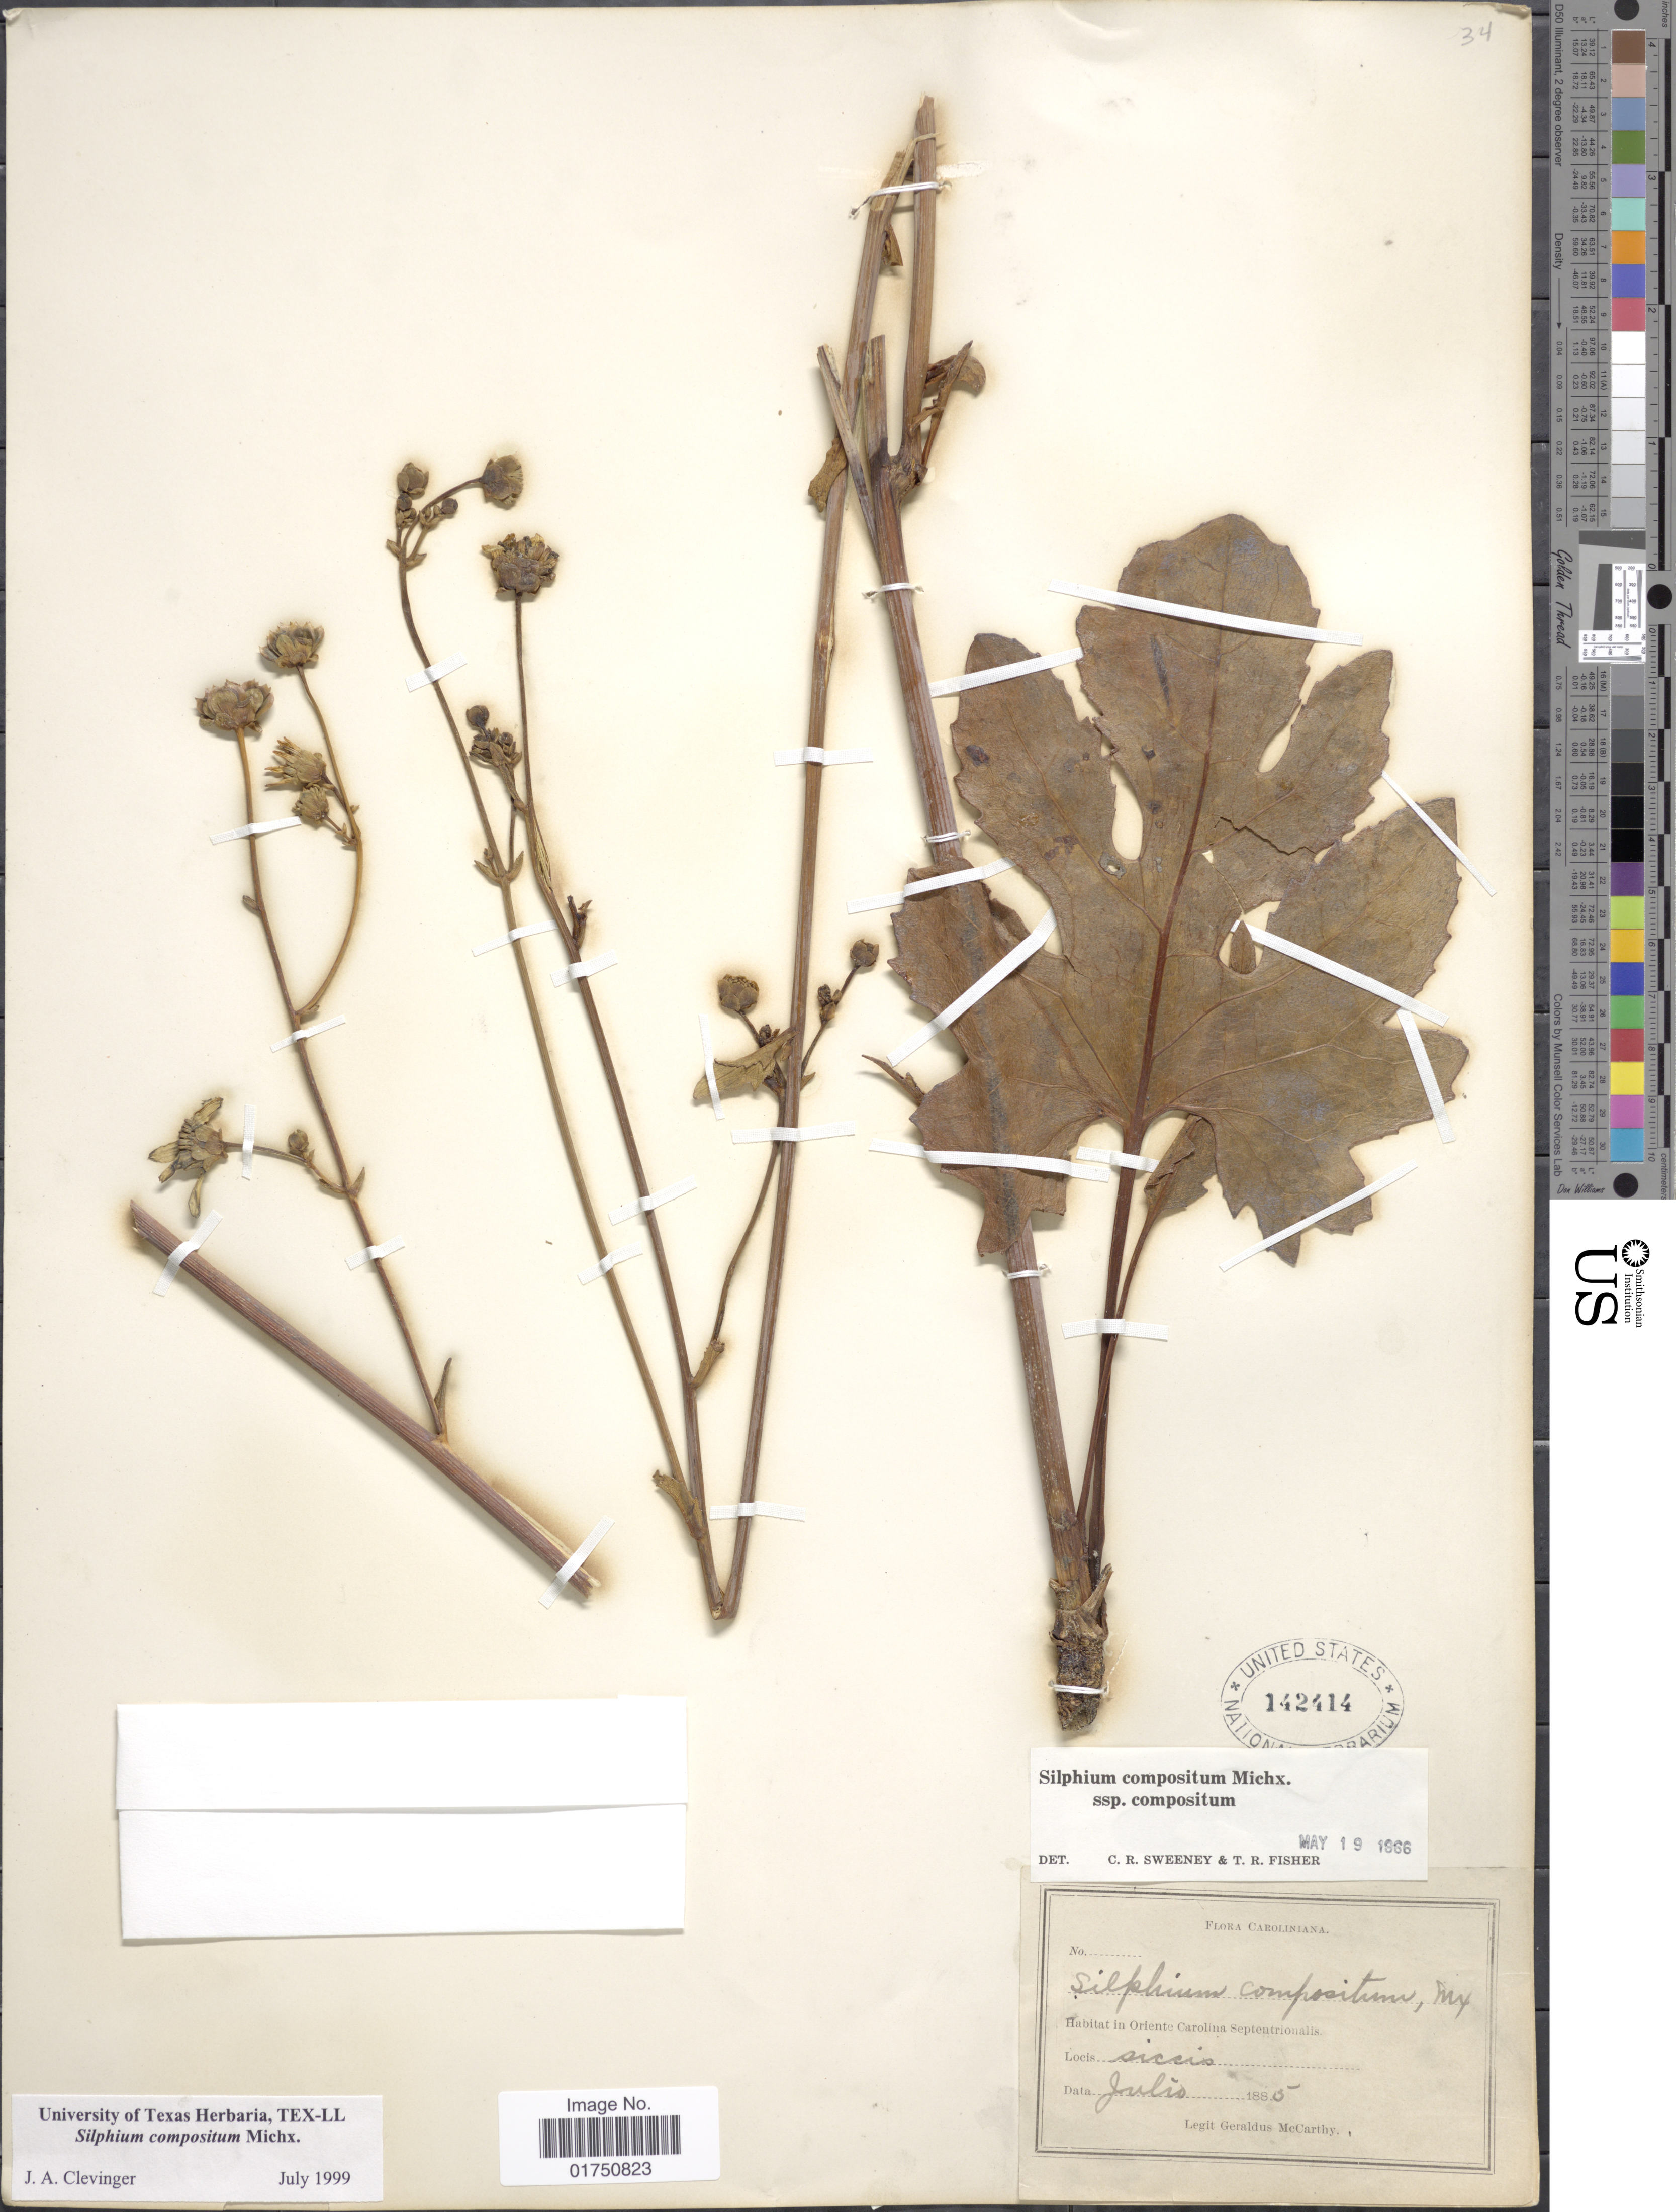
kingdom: Plantae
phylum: Tracheophyta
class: Magnoliopsida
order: Asterales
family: Asteraceae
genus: Silphium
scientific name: Silphium compositum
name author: Michx.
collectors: M. McCarthy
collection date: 1885-07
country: United States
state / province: North Carolina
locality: In Oriente Carolina Septrentionalis, siccis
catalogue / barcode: US 142414